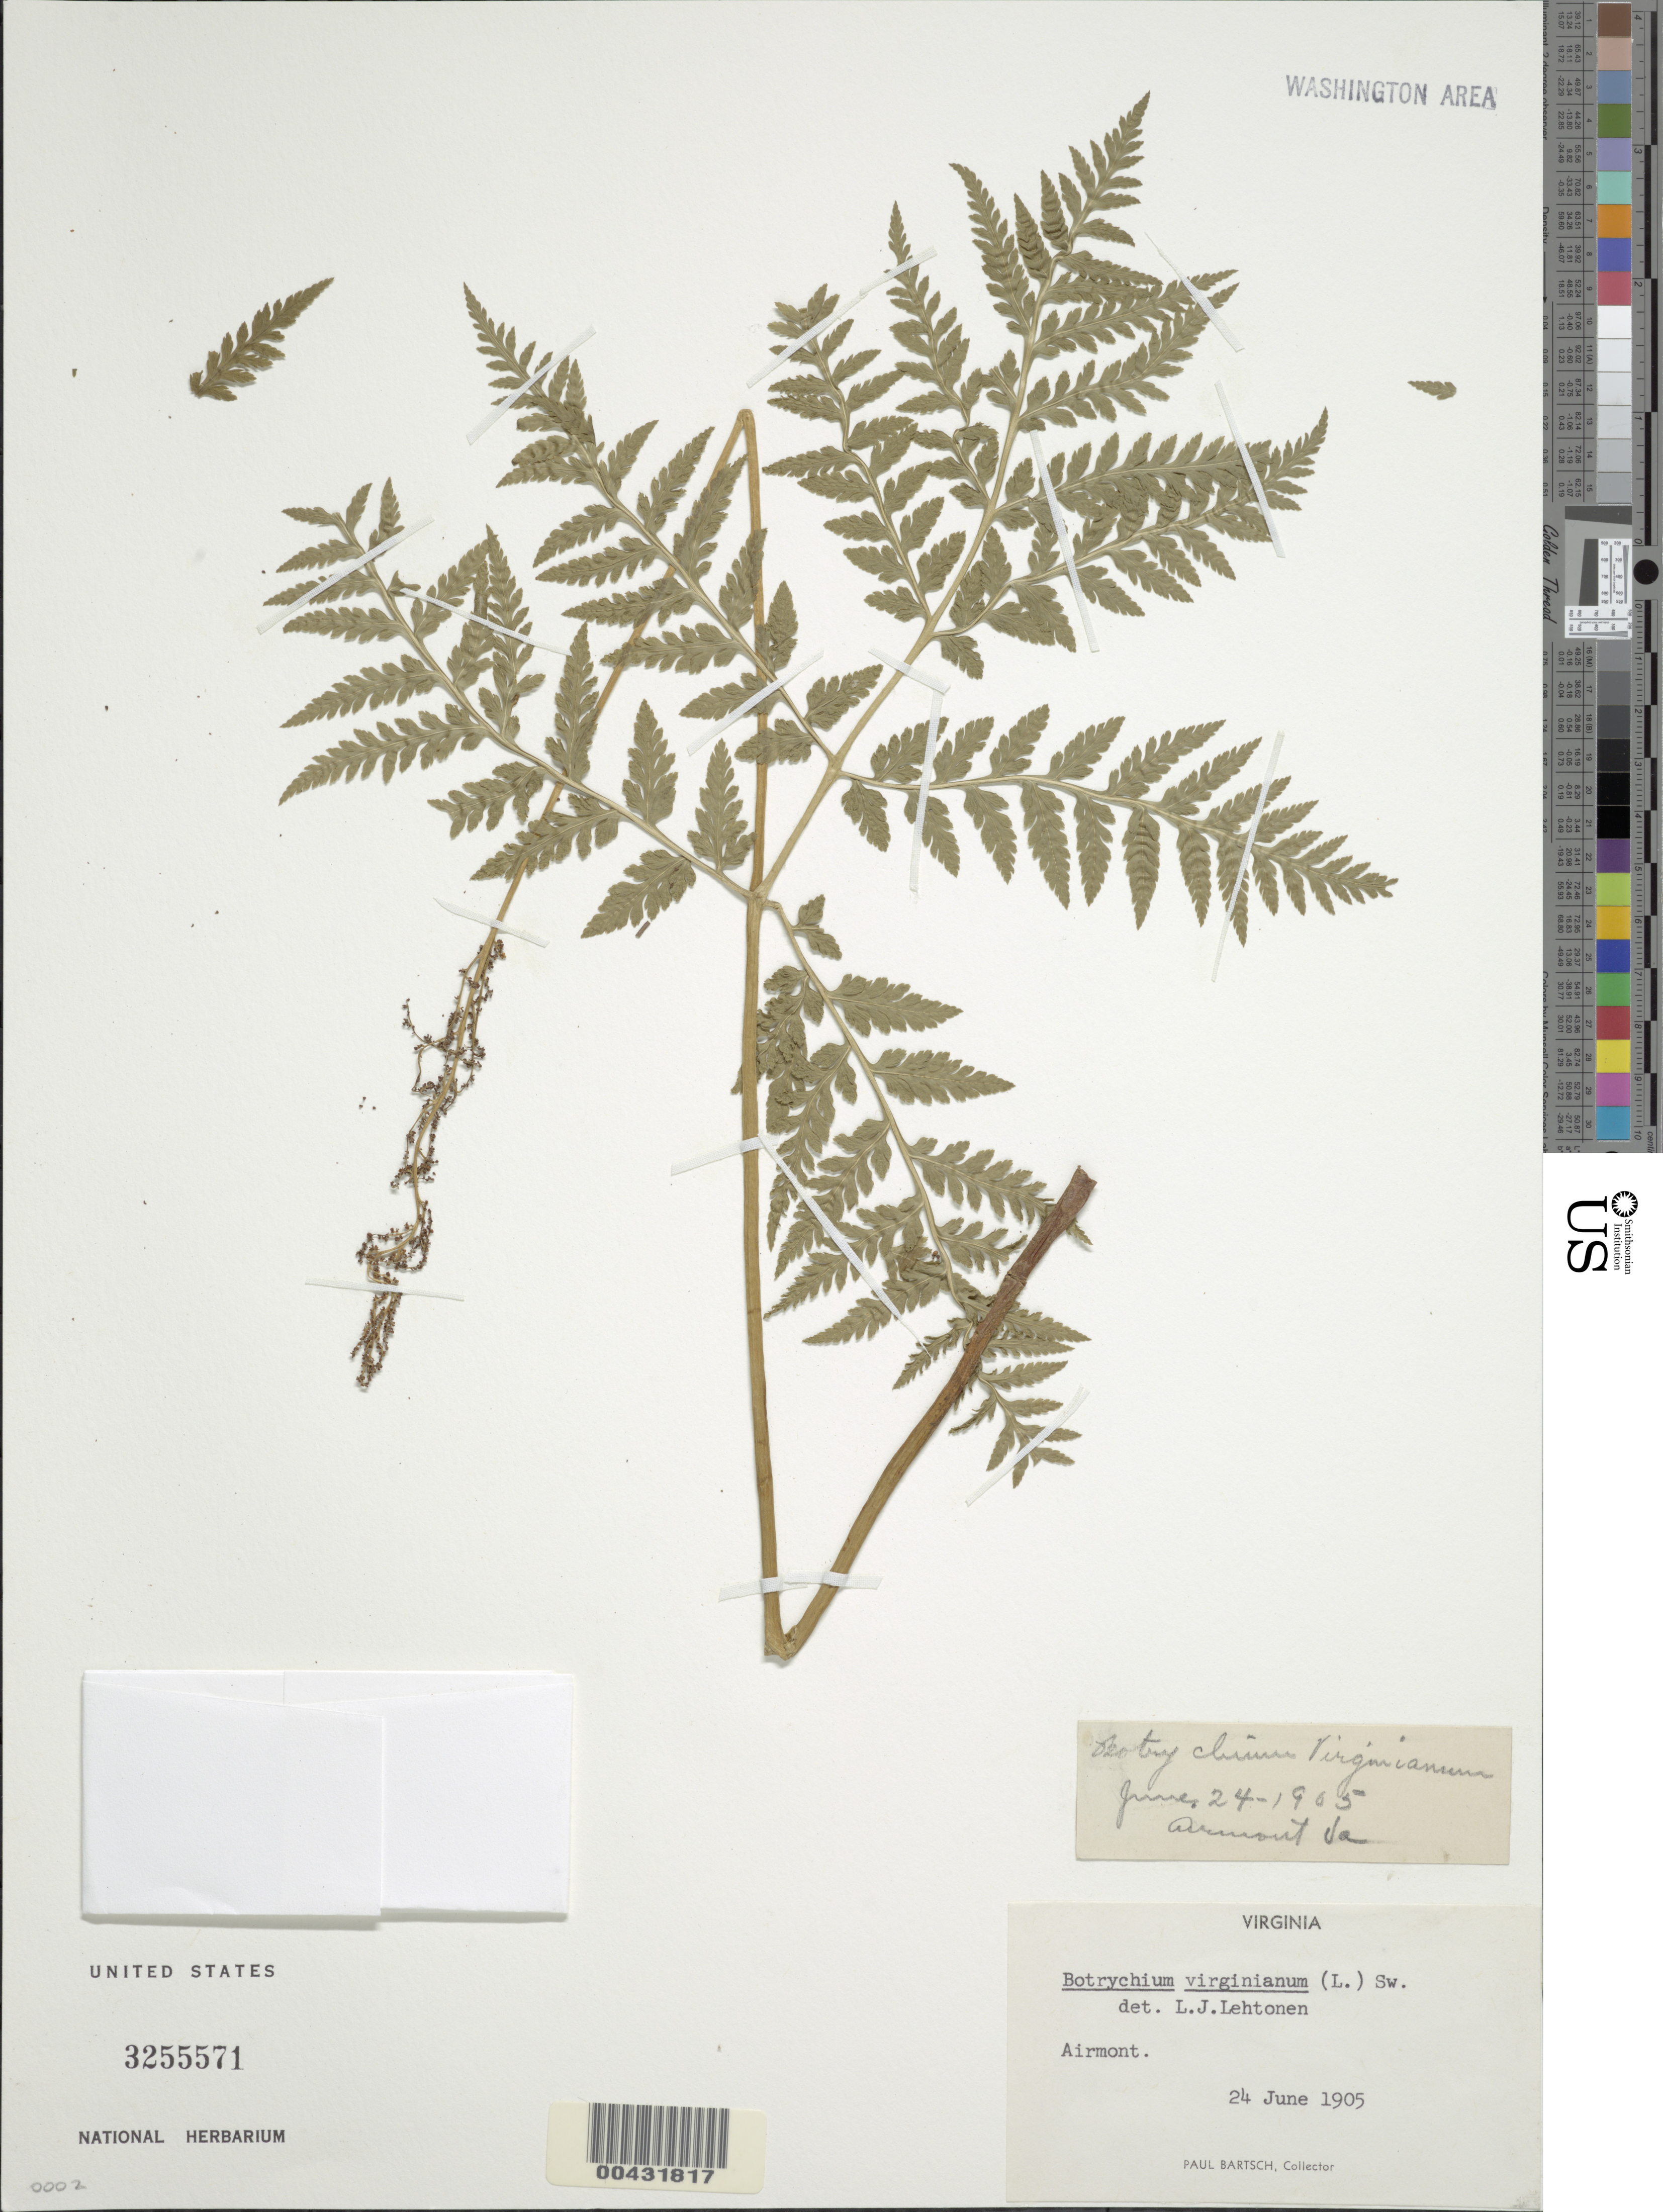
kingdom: Plantae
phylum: Tracheophyta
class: Polypodiopsida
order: Ophioglossales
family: Ophioglossaceae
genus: Botrychium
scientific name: Botrychium virginianum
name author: (L.) Sw.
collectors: P. Bartsch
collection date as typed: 24 Jun 1905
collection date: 1905-06-24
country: United States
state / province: Virginia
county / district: Loudoun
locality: Airmont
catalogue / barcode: US 3255571